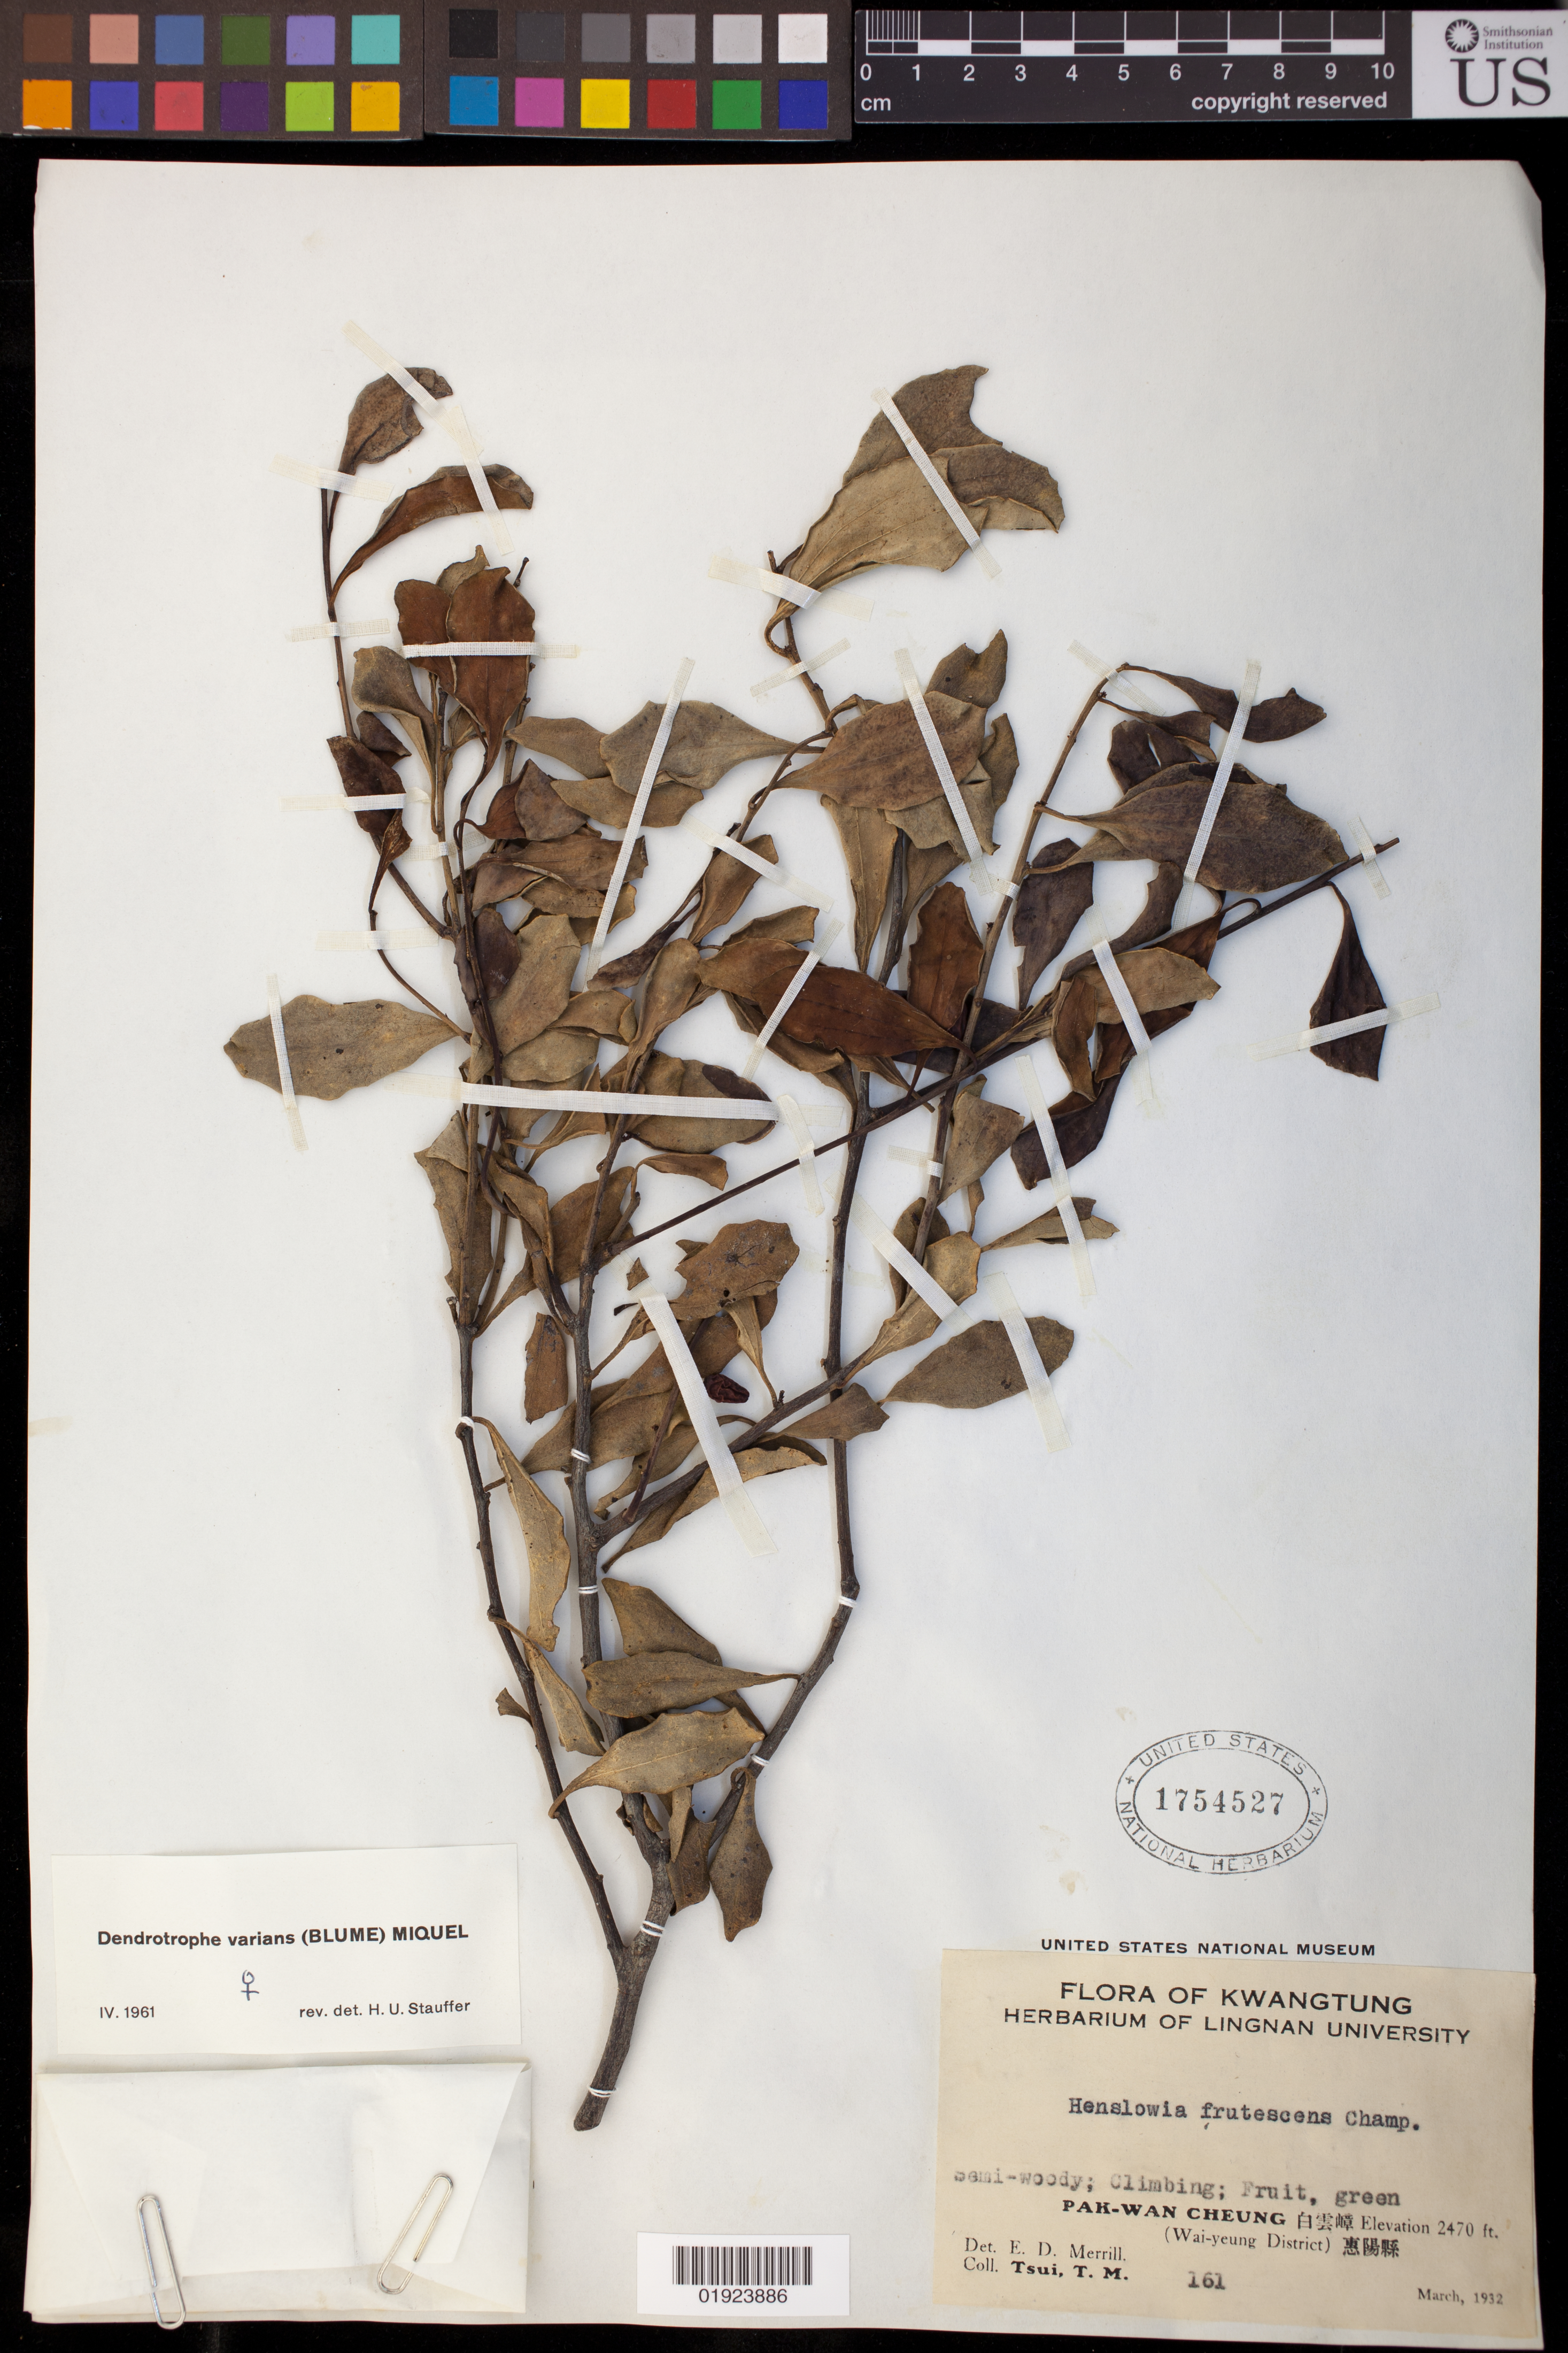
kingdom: Plantae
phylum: Tracheophyta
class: Magnoliopsida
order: Santalales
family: Amphorogynaceae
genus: Dendrotrophe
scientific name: Dendrotrophe varians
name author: (Blume) Miq.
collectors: T. Tsui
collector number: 161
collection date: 1932-03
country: China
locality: Flora of Kwangtung [Guangdong]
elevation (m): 753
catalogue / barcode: US 1754527